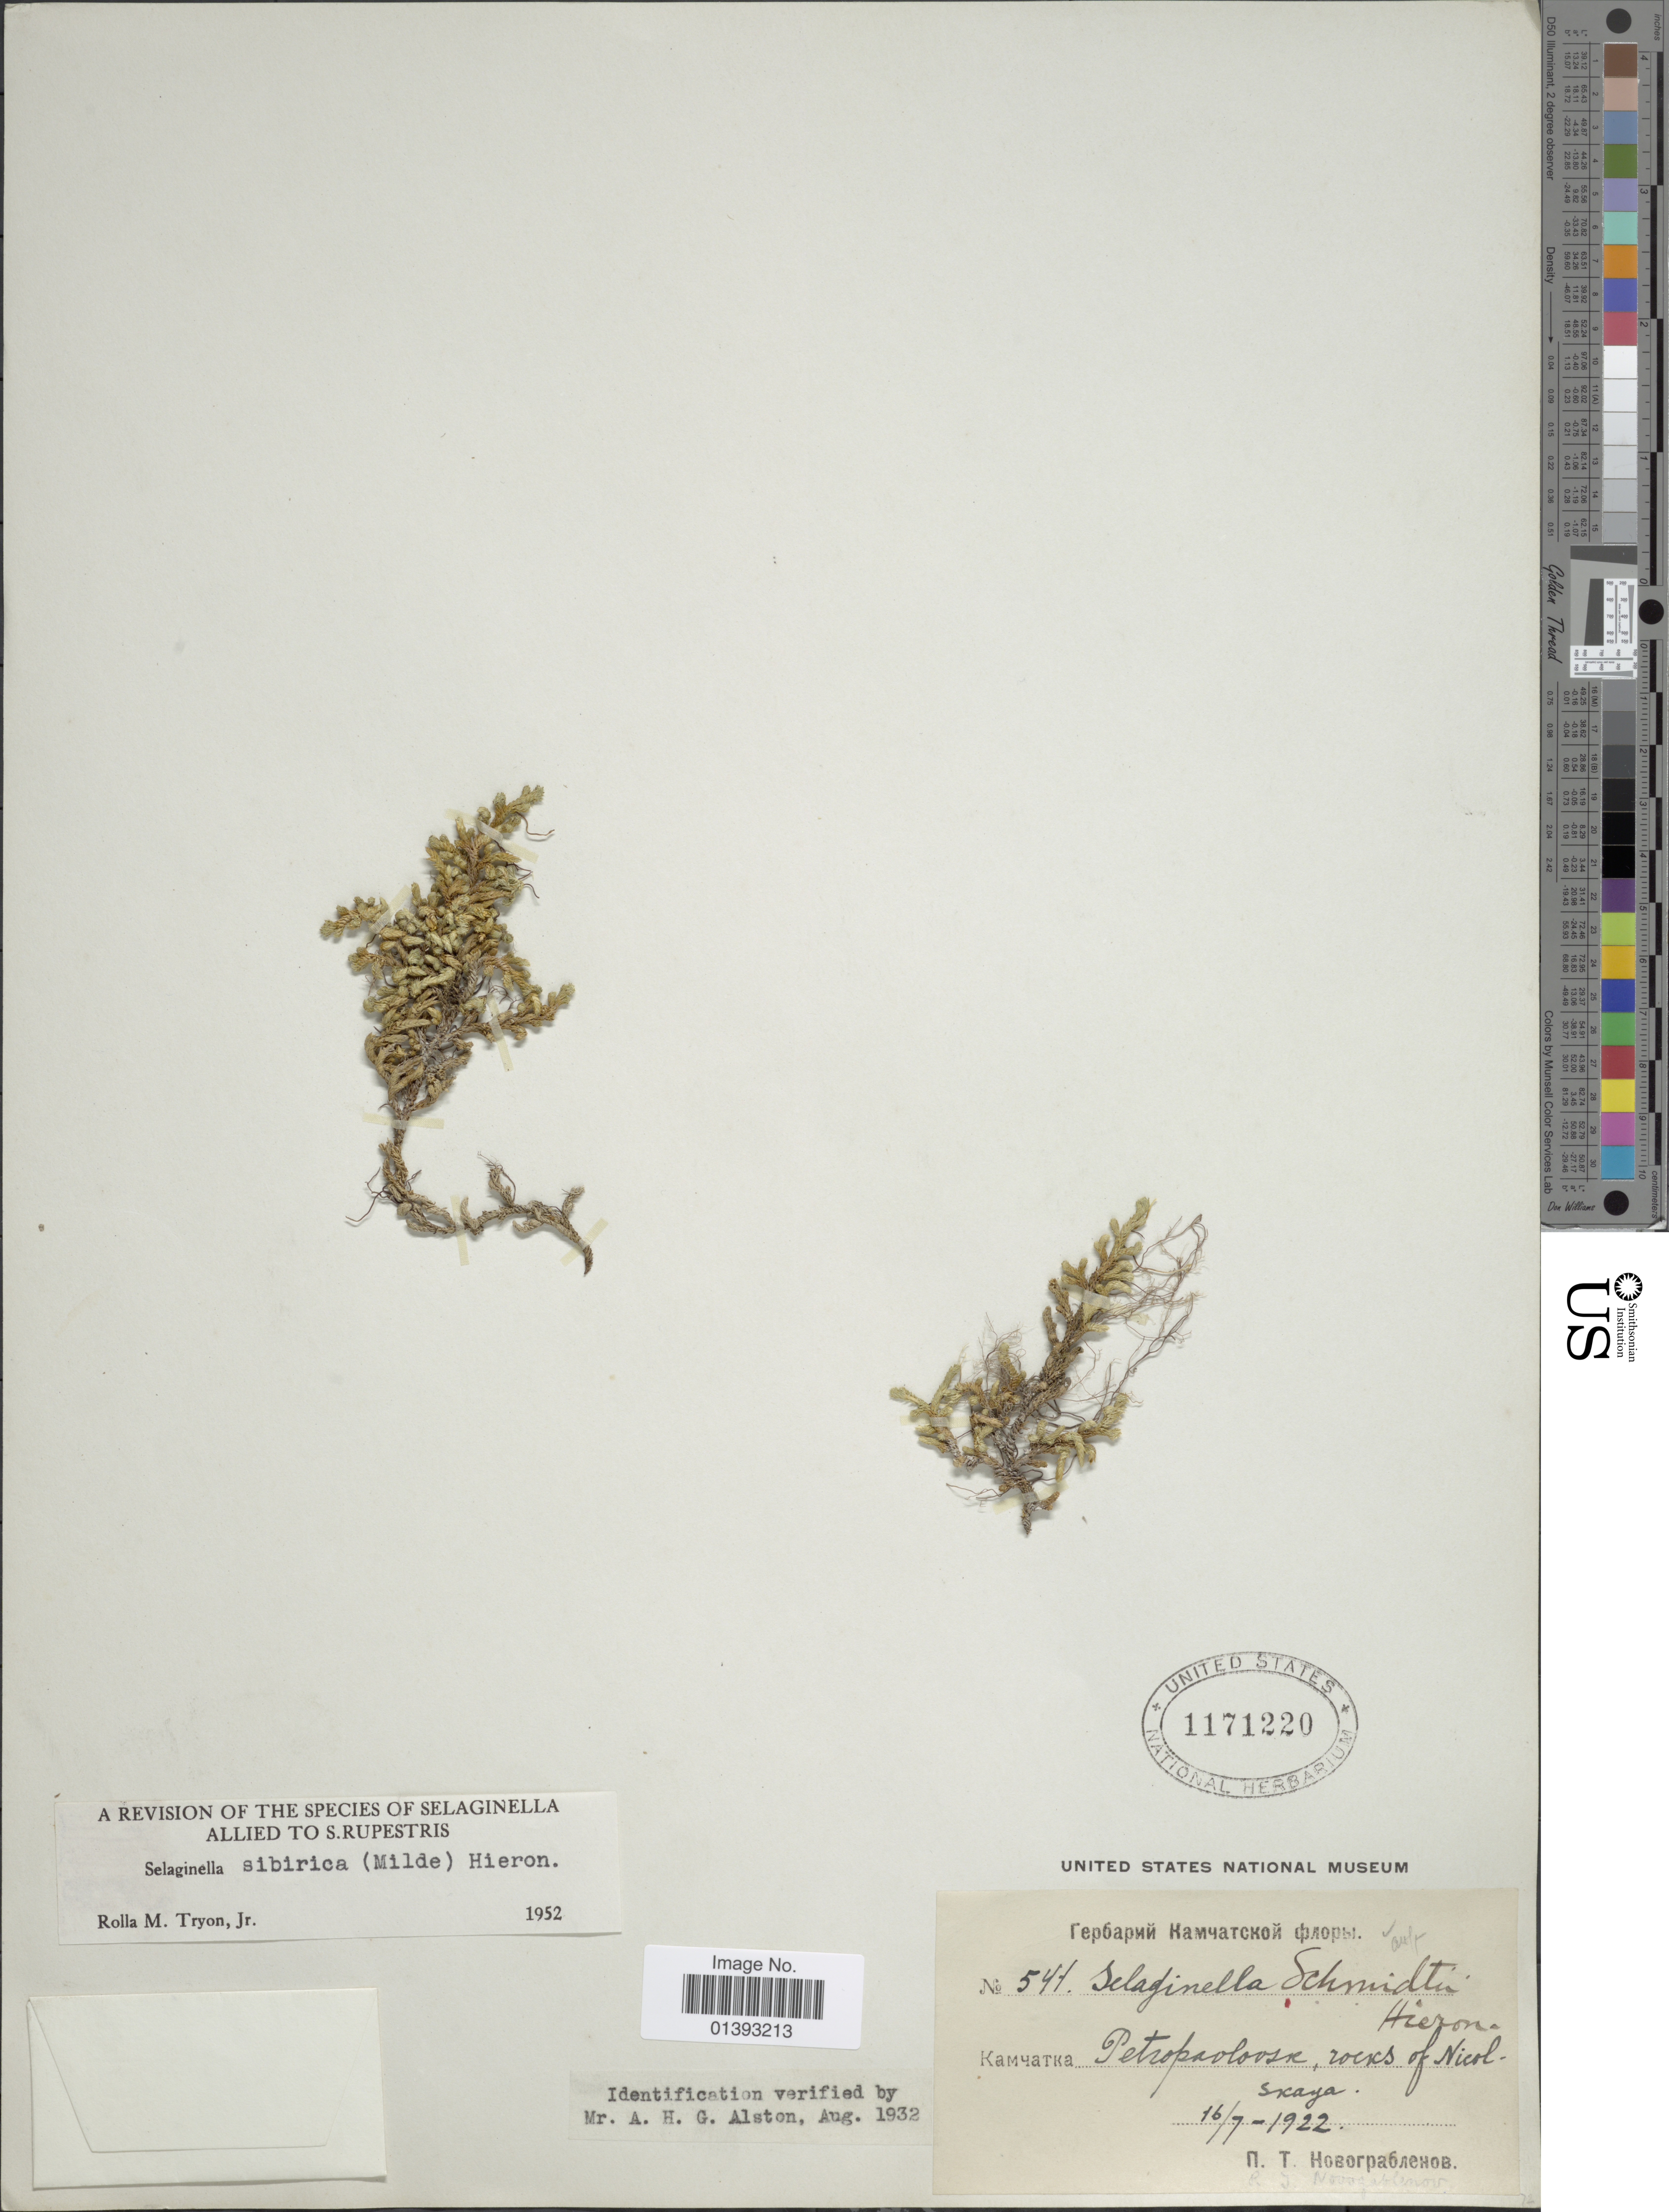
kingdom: Plantae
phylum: Tracheophyta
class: Lycopodiopsida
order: Selaginellales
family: Selaginellaceae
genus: Selaginella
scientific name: Selaginella sibirica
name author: (Milde) Hieron.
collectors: P. Novograblenov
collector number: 544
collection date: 1922-07-16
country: Russian Federation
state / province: Kamchatka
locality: Kamchatka, Petropavlovsk, rocks of Nicolskaya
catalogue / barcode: US 1171220